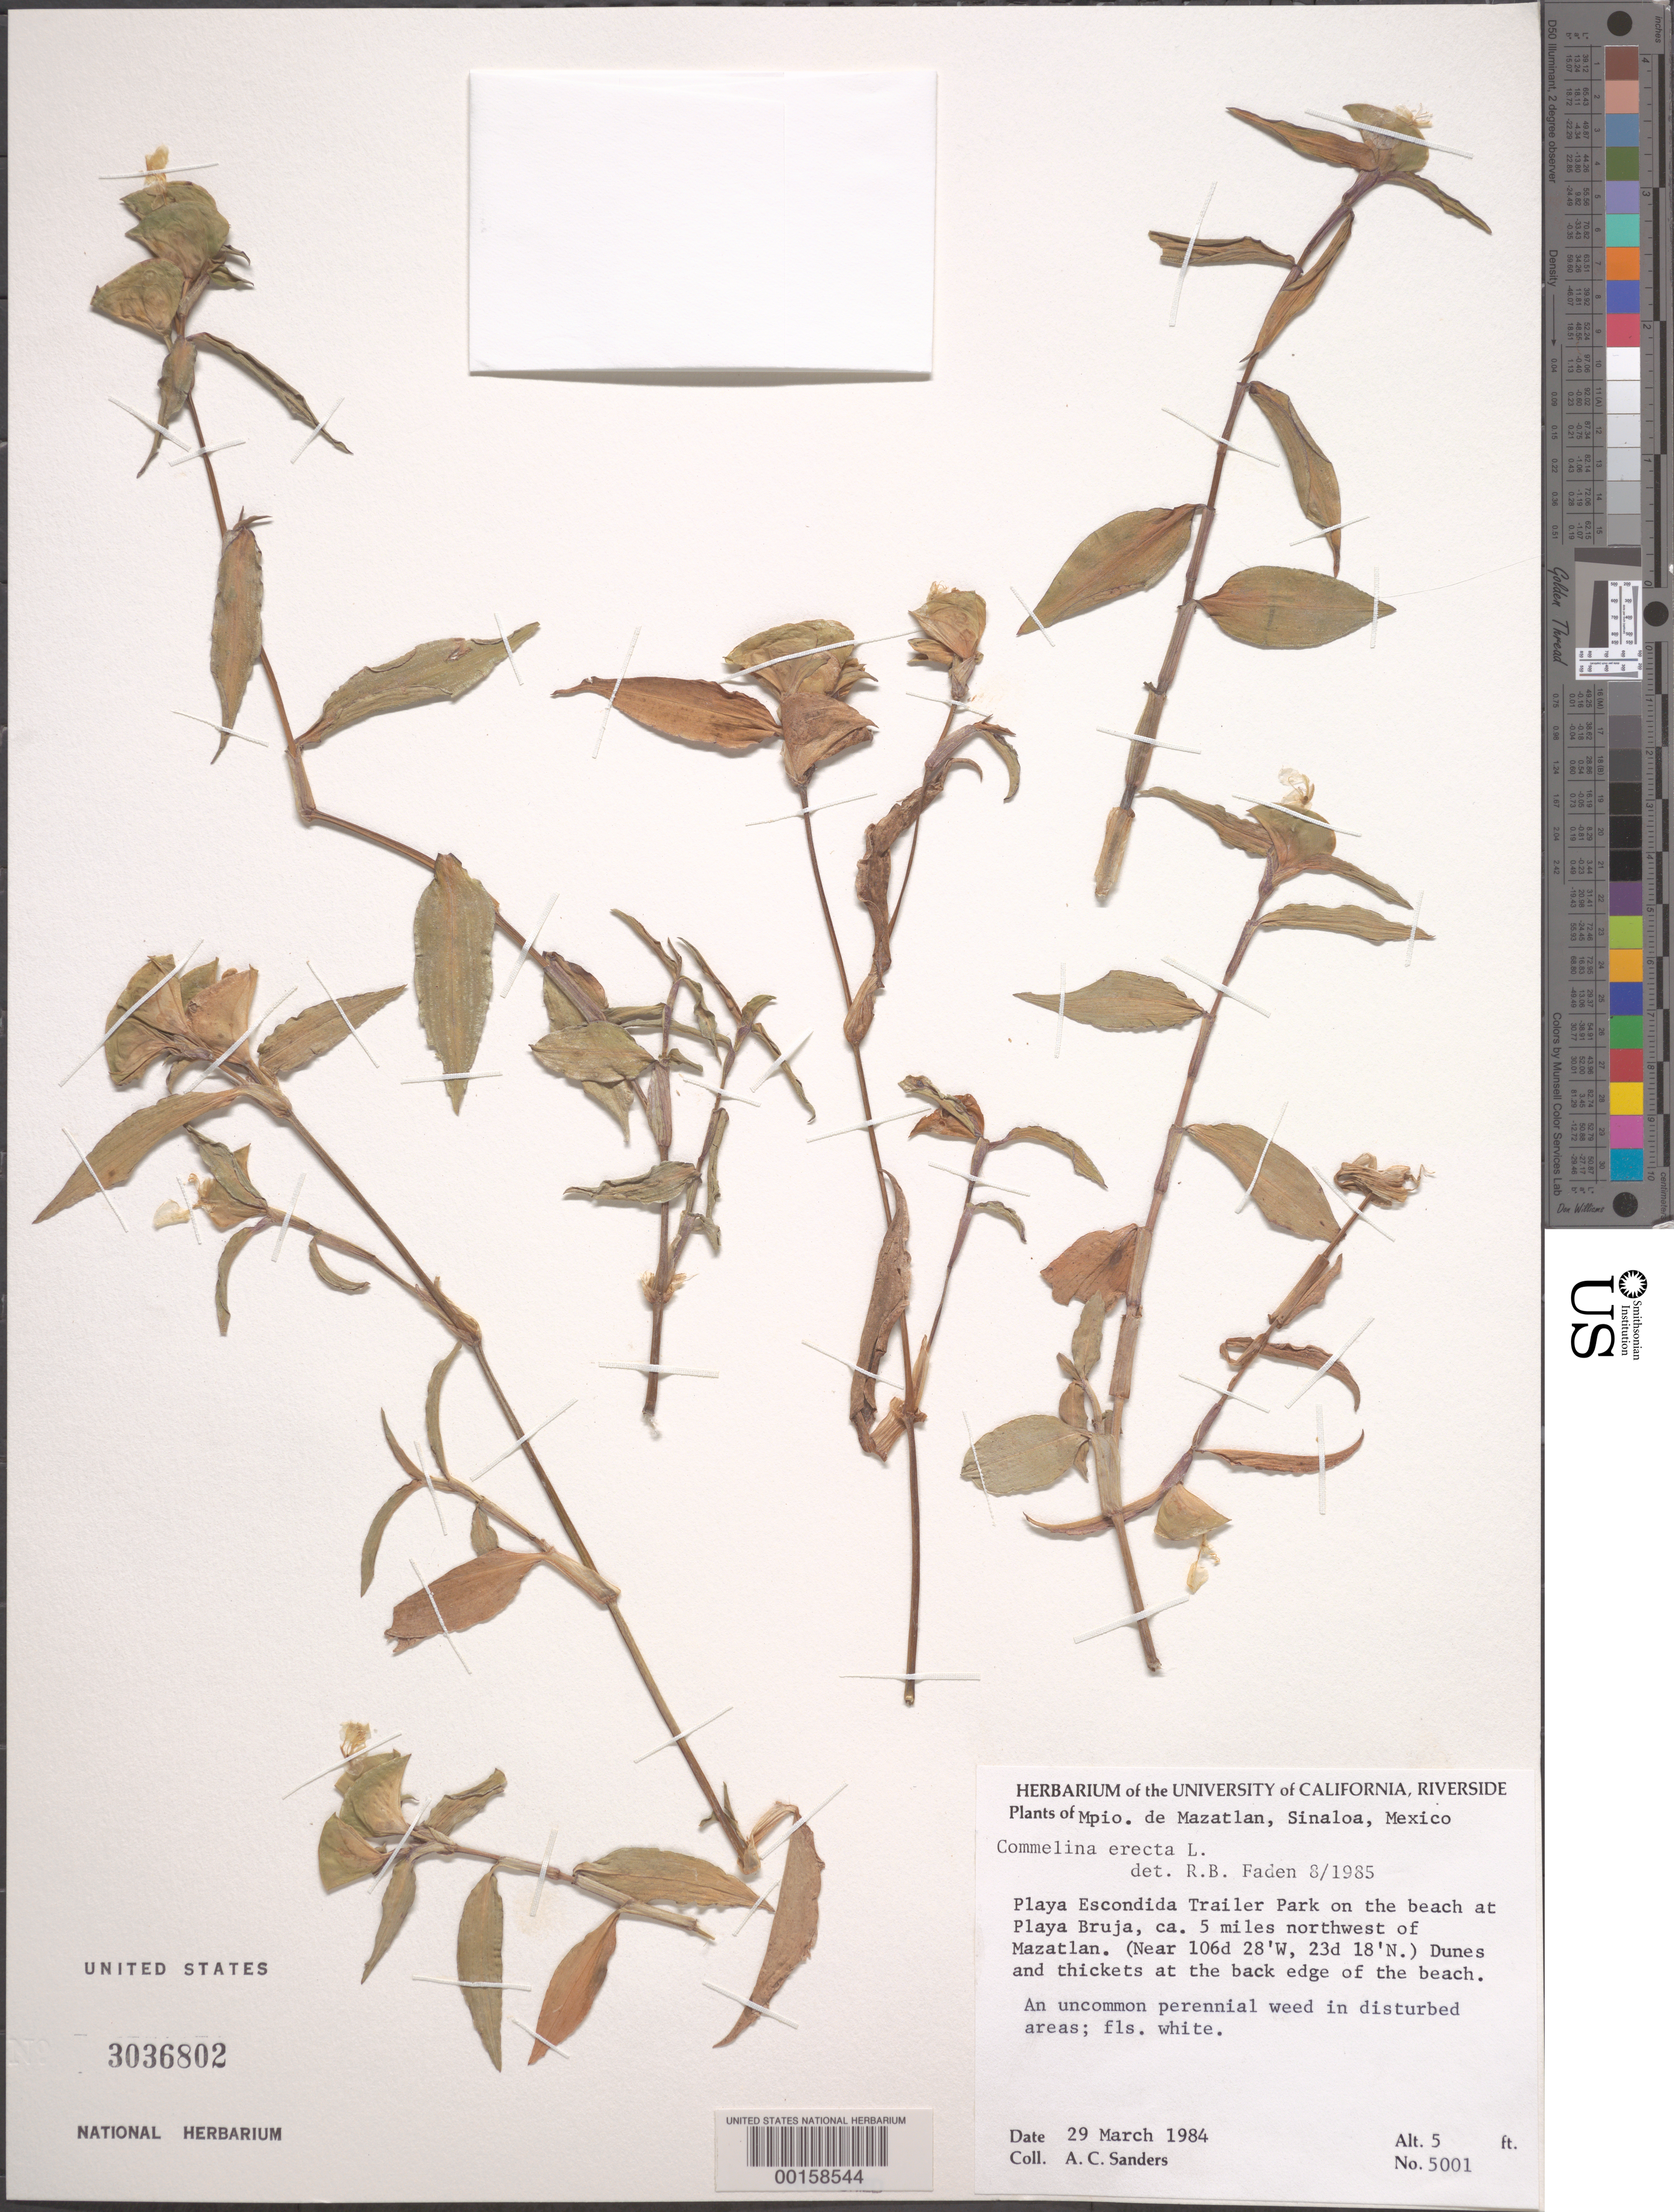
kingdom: Plantae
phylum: Tracheophyta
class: Liliopsida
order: Commelinales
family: Commelinaceae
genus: Commelina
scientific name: Commelina erecta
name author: L.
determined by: Faden, Robert B., (US), Smithsonian Institution - National Museum of Natural History (UNITED STATES)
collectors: A. Sanders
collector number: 5001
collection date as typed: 29 Mar 1984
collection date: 1984-03-29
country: Mexico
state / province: Sinaloa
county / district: Mazatlán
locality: Playa escondida trailer park, playa bruja, NW of Mazatlan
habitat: Dunes and thickets on beach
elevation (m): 2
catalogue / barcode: US 3036802